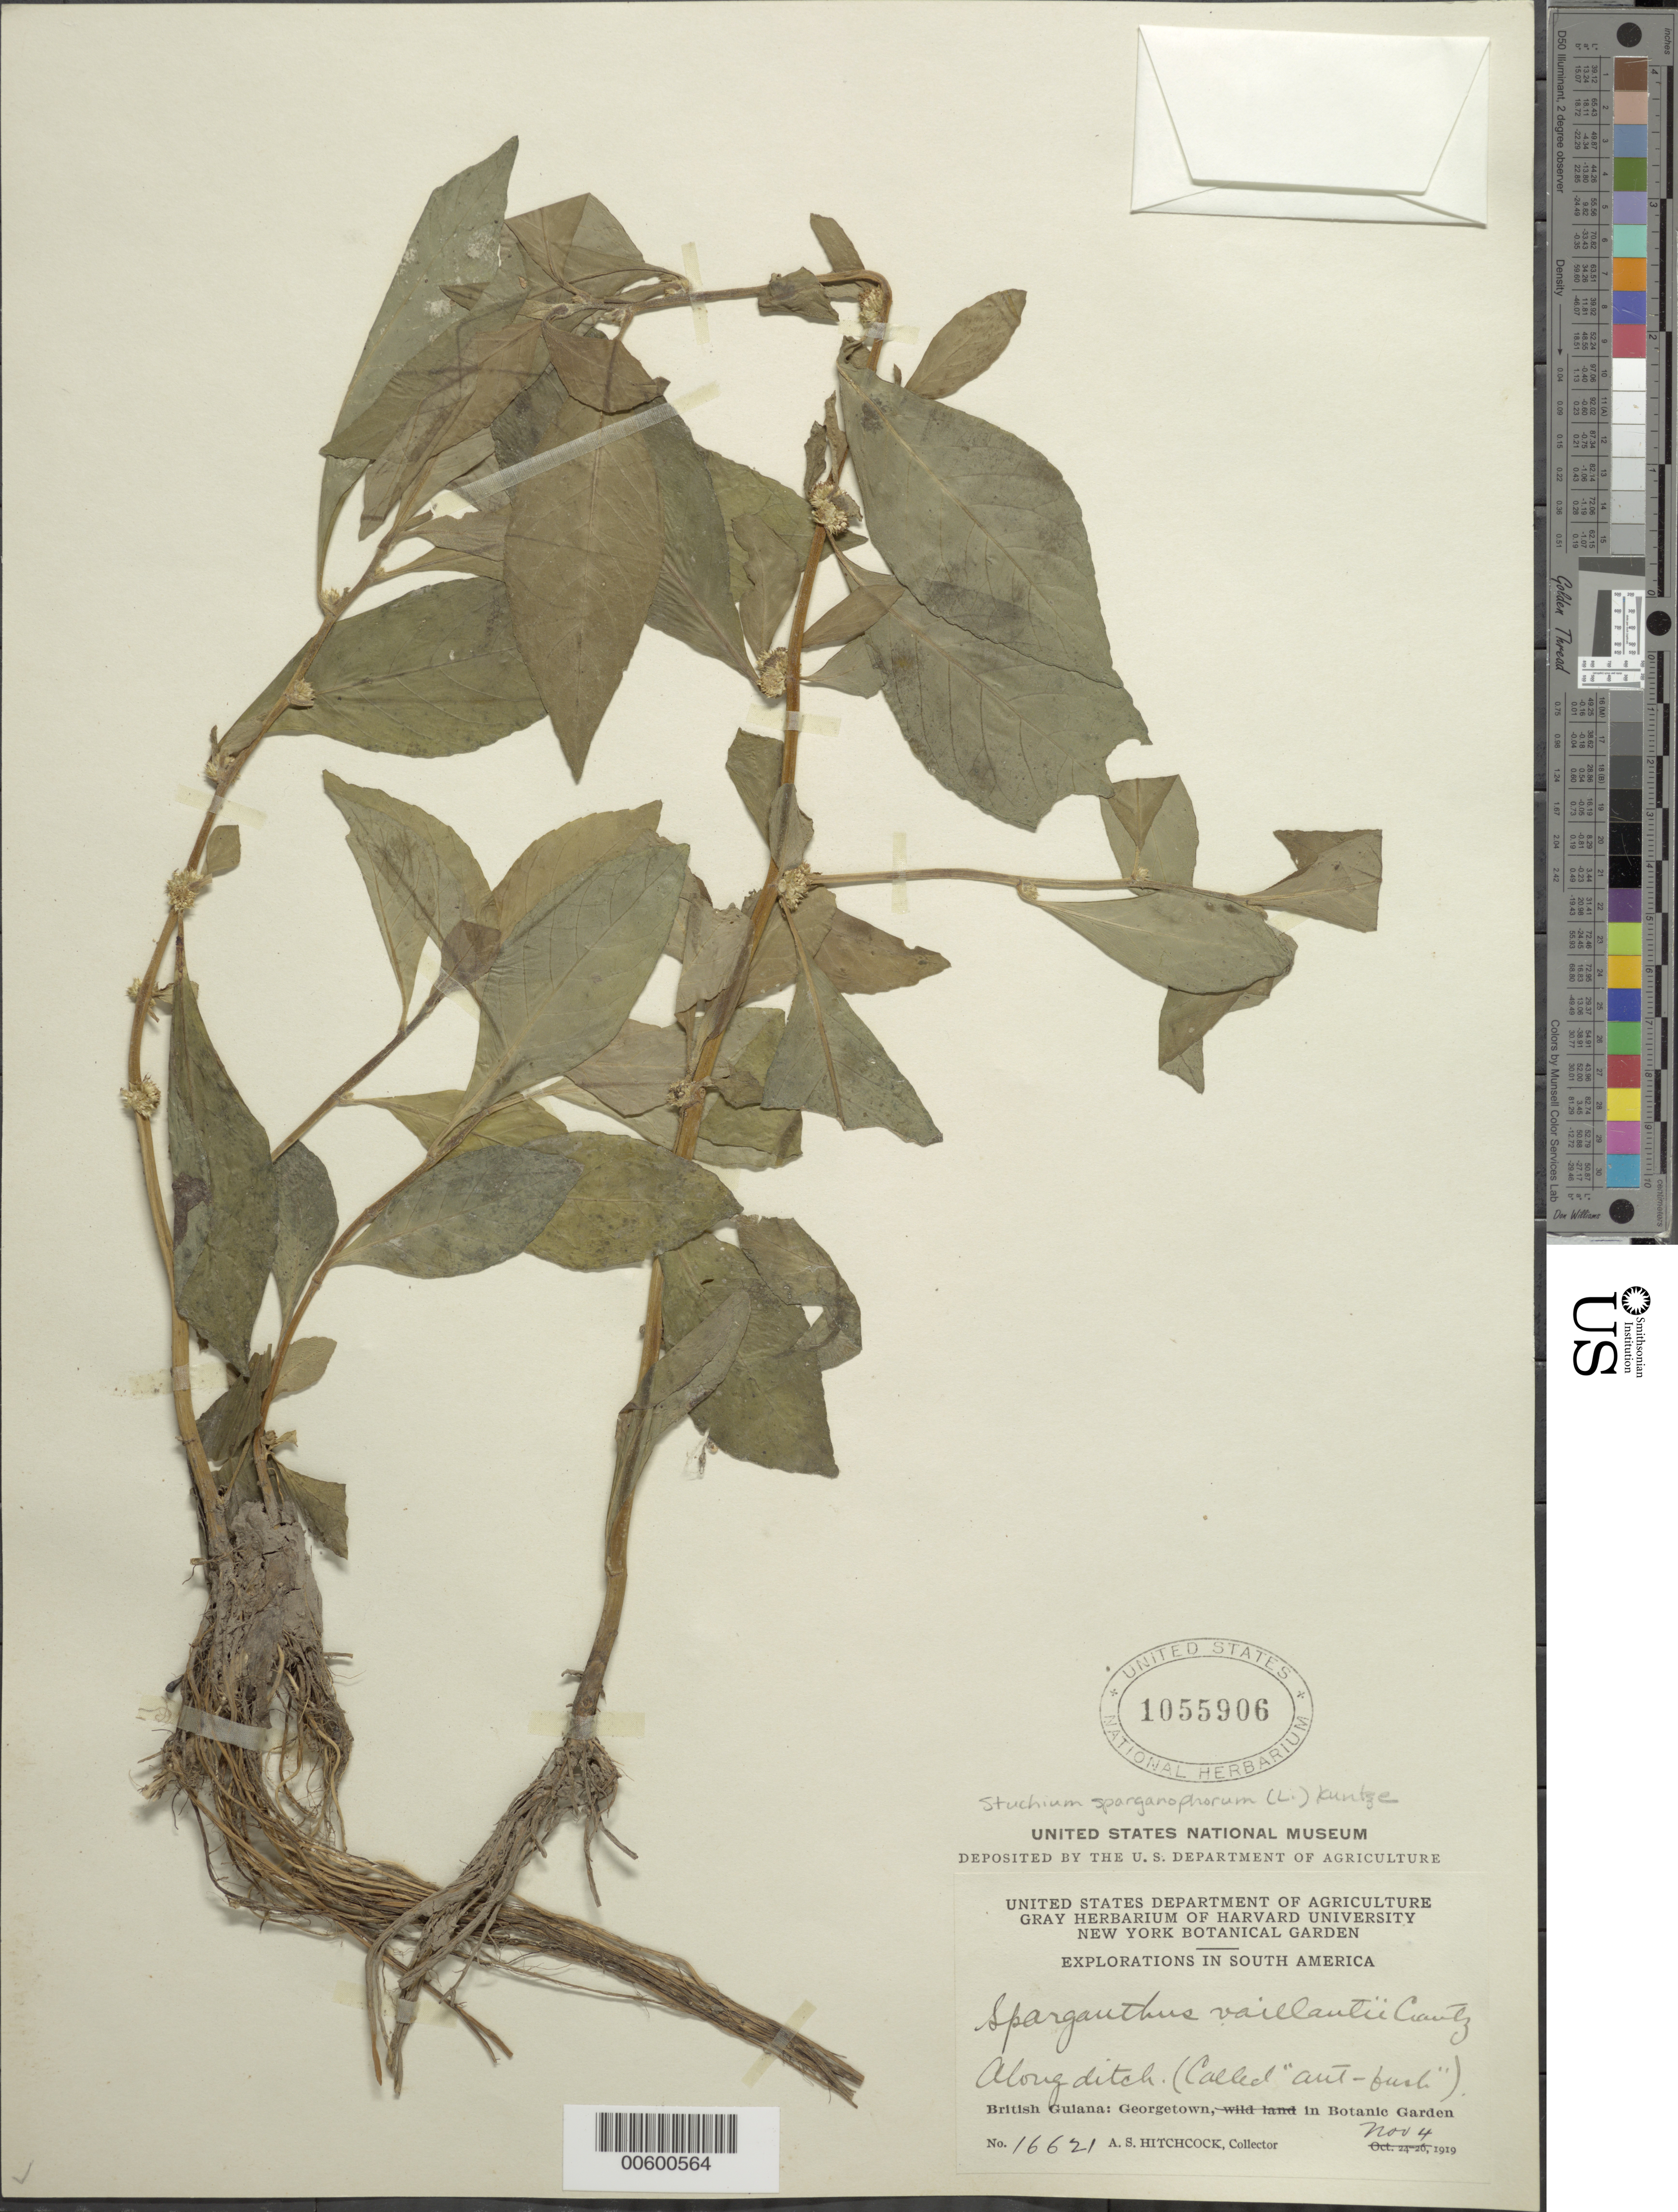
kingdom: Plantae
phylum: Tracheophyta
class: Magnoliopsida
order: Asterales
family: Asteraceae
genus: Struchium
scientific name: Struchium sparganophorum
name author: (L.) Kuntze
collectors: A. S. Hitchcock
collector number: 16621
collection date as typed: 4-Nov-19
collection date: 1919-11-04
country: Guyana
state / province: Demerara-Mahaica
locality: Georgetown, Botanic Gardens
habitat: Along ditch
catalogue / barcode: US 1055906